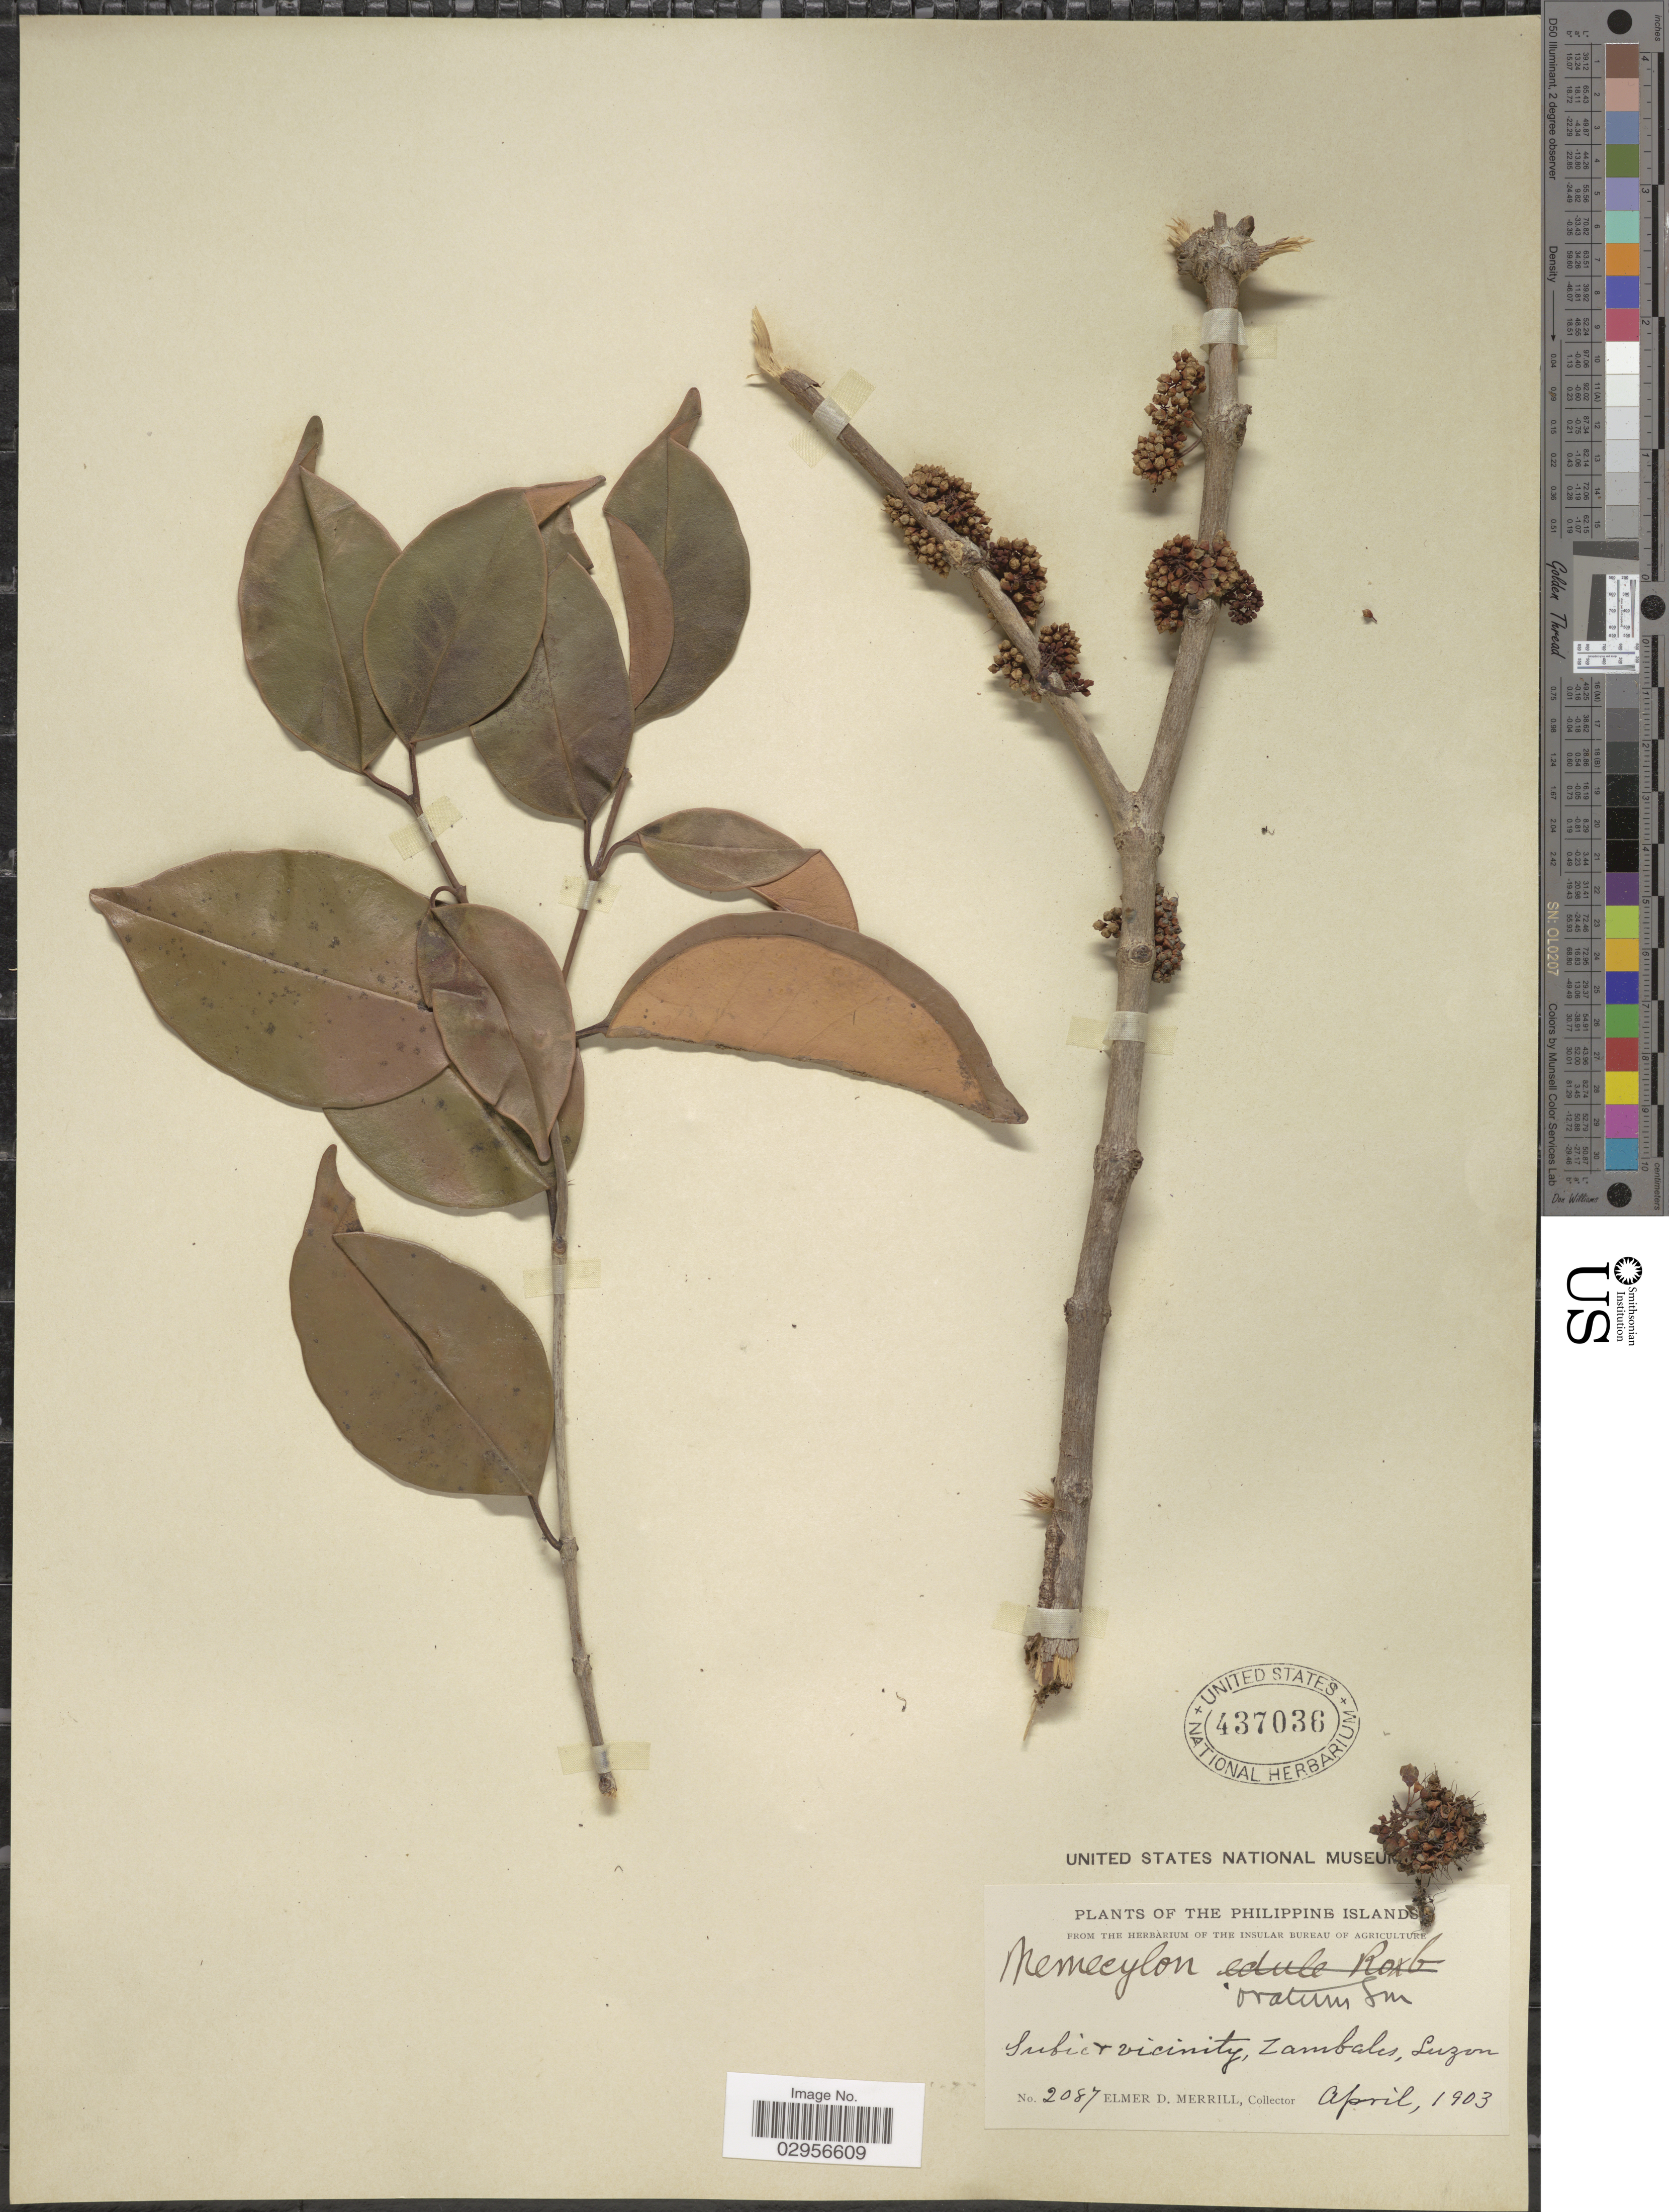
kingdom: Plantae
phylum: Tracheophyta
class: Magnoliopsida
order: Myrtales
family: Melastomataceae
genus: Memecylon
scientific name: Memecylon edule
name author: Roxb.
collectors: E. D. Merrill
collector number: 2087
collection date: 1903-04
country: Philippines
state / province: Central Luzon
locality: Subic & vicinity, Zambales, Luzon.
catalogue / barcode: US 437036